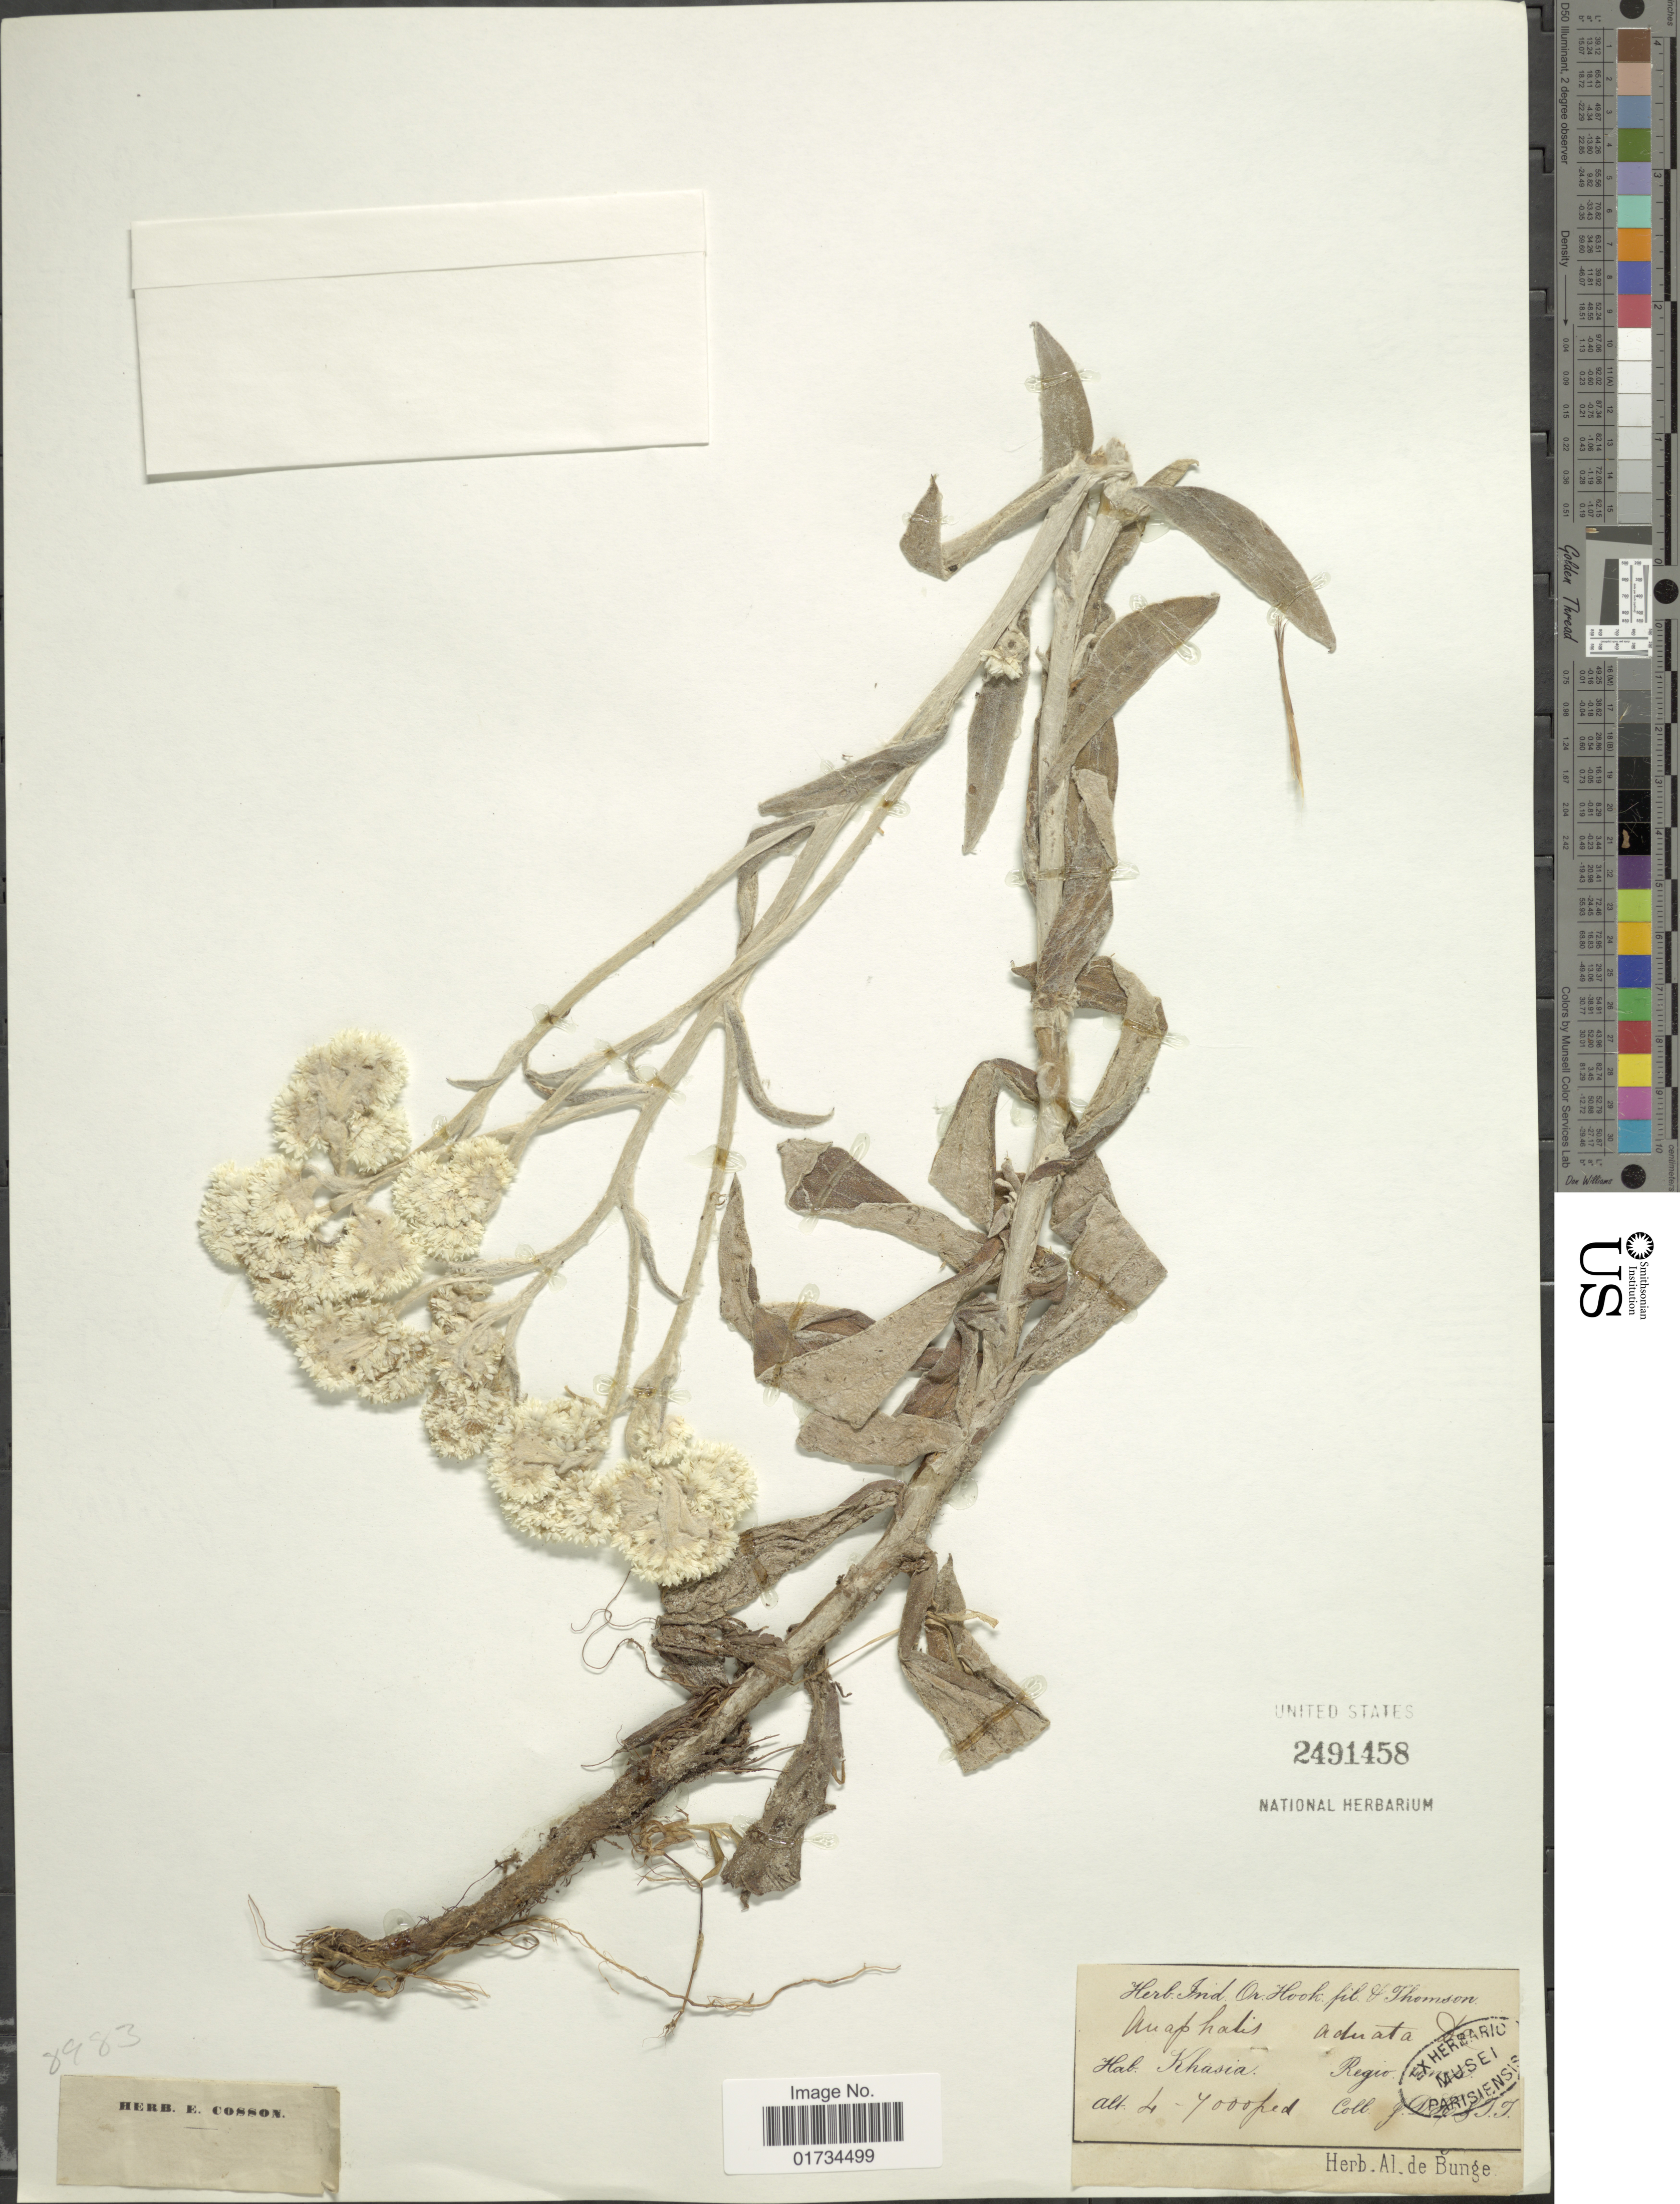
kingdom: Plantae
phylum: Tracheophyta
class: Magnoliopsida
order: Asterales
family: Asteraceae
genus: Pseudognaphalium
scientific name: Pseudognaphalium adnatum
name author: (DC.) Chen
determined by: Chen, Y. S.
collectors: J. D. Hooker & T. Thompson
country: India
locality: Khasia. Regoio Temp. Ind,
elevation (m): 1219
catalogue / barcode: US 2491458